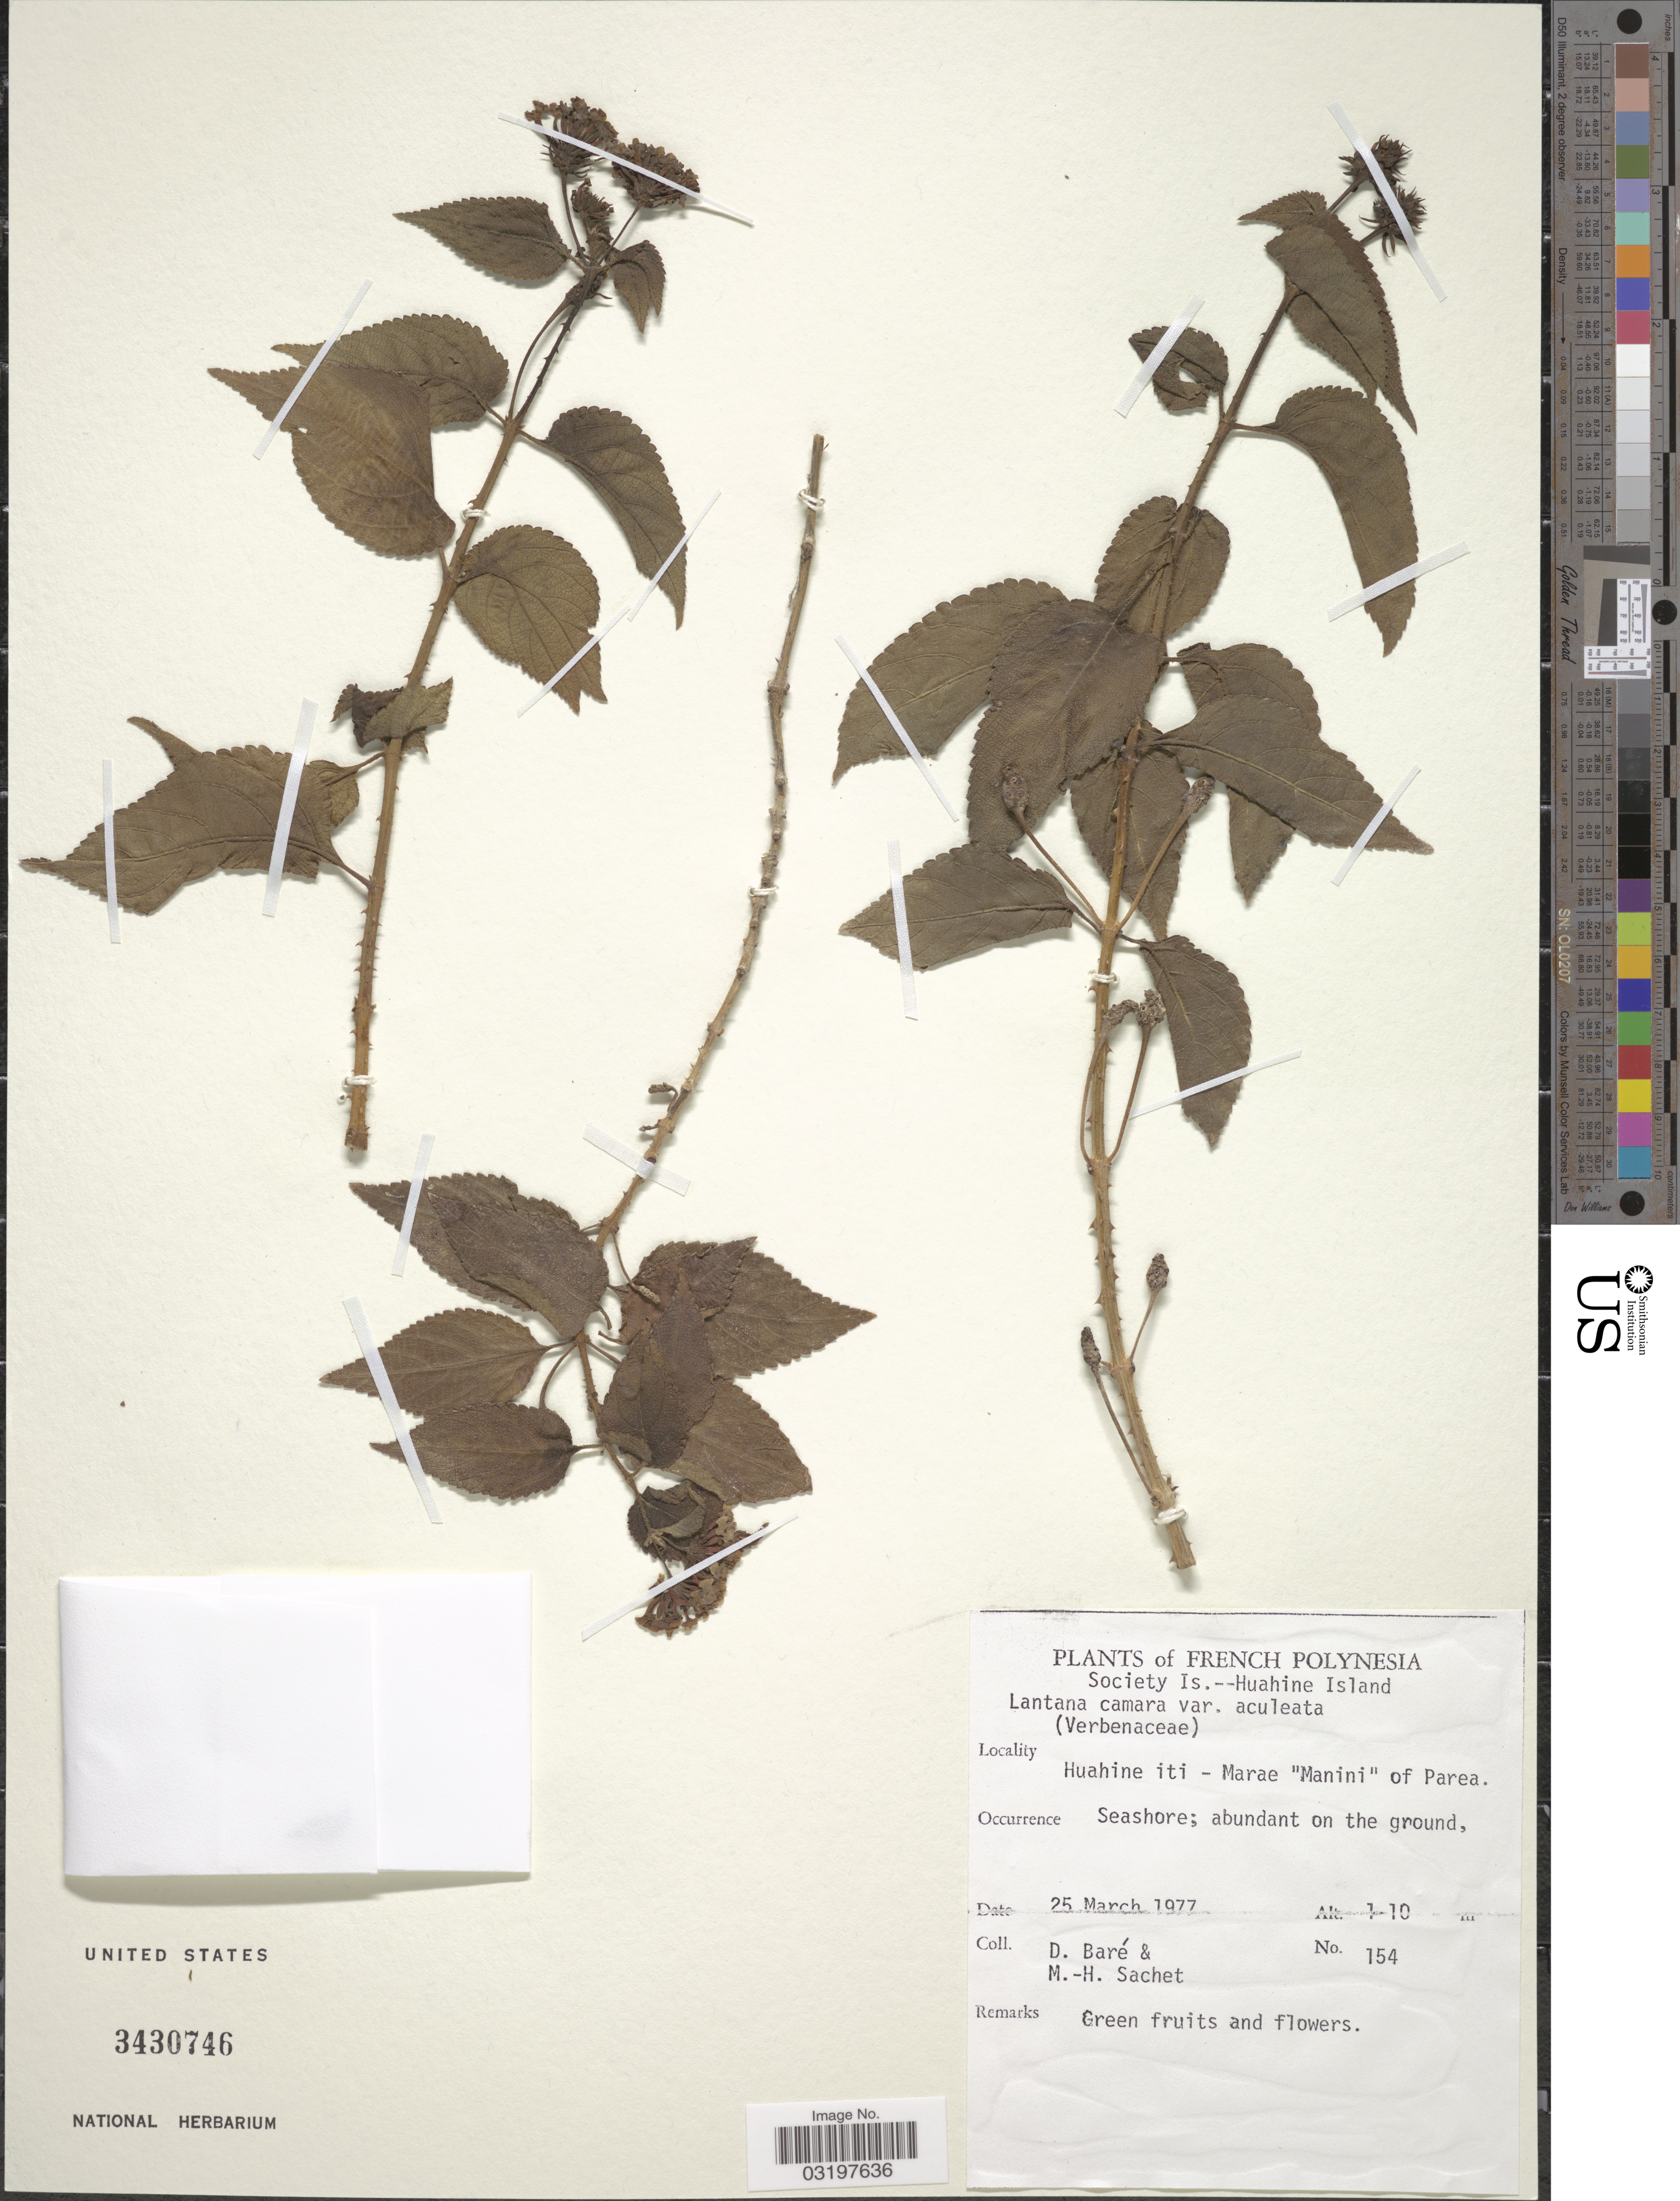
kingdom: Plantae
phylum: Tracheophyta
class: Magnoliopsida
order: Lamiales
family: Verbenaceae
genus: Lantana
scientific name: Lantana camara var. aculeata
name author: (L.) Moldenke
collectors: D. Baré & M.-H. Sachet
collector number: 154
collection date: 1977-03-25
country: French Polynesia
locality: Society Is.--Huahine Island. Huahine iti - Marae "Manini" of Parea.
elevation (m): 1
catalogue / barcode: US 3430746